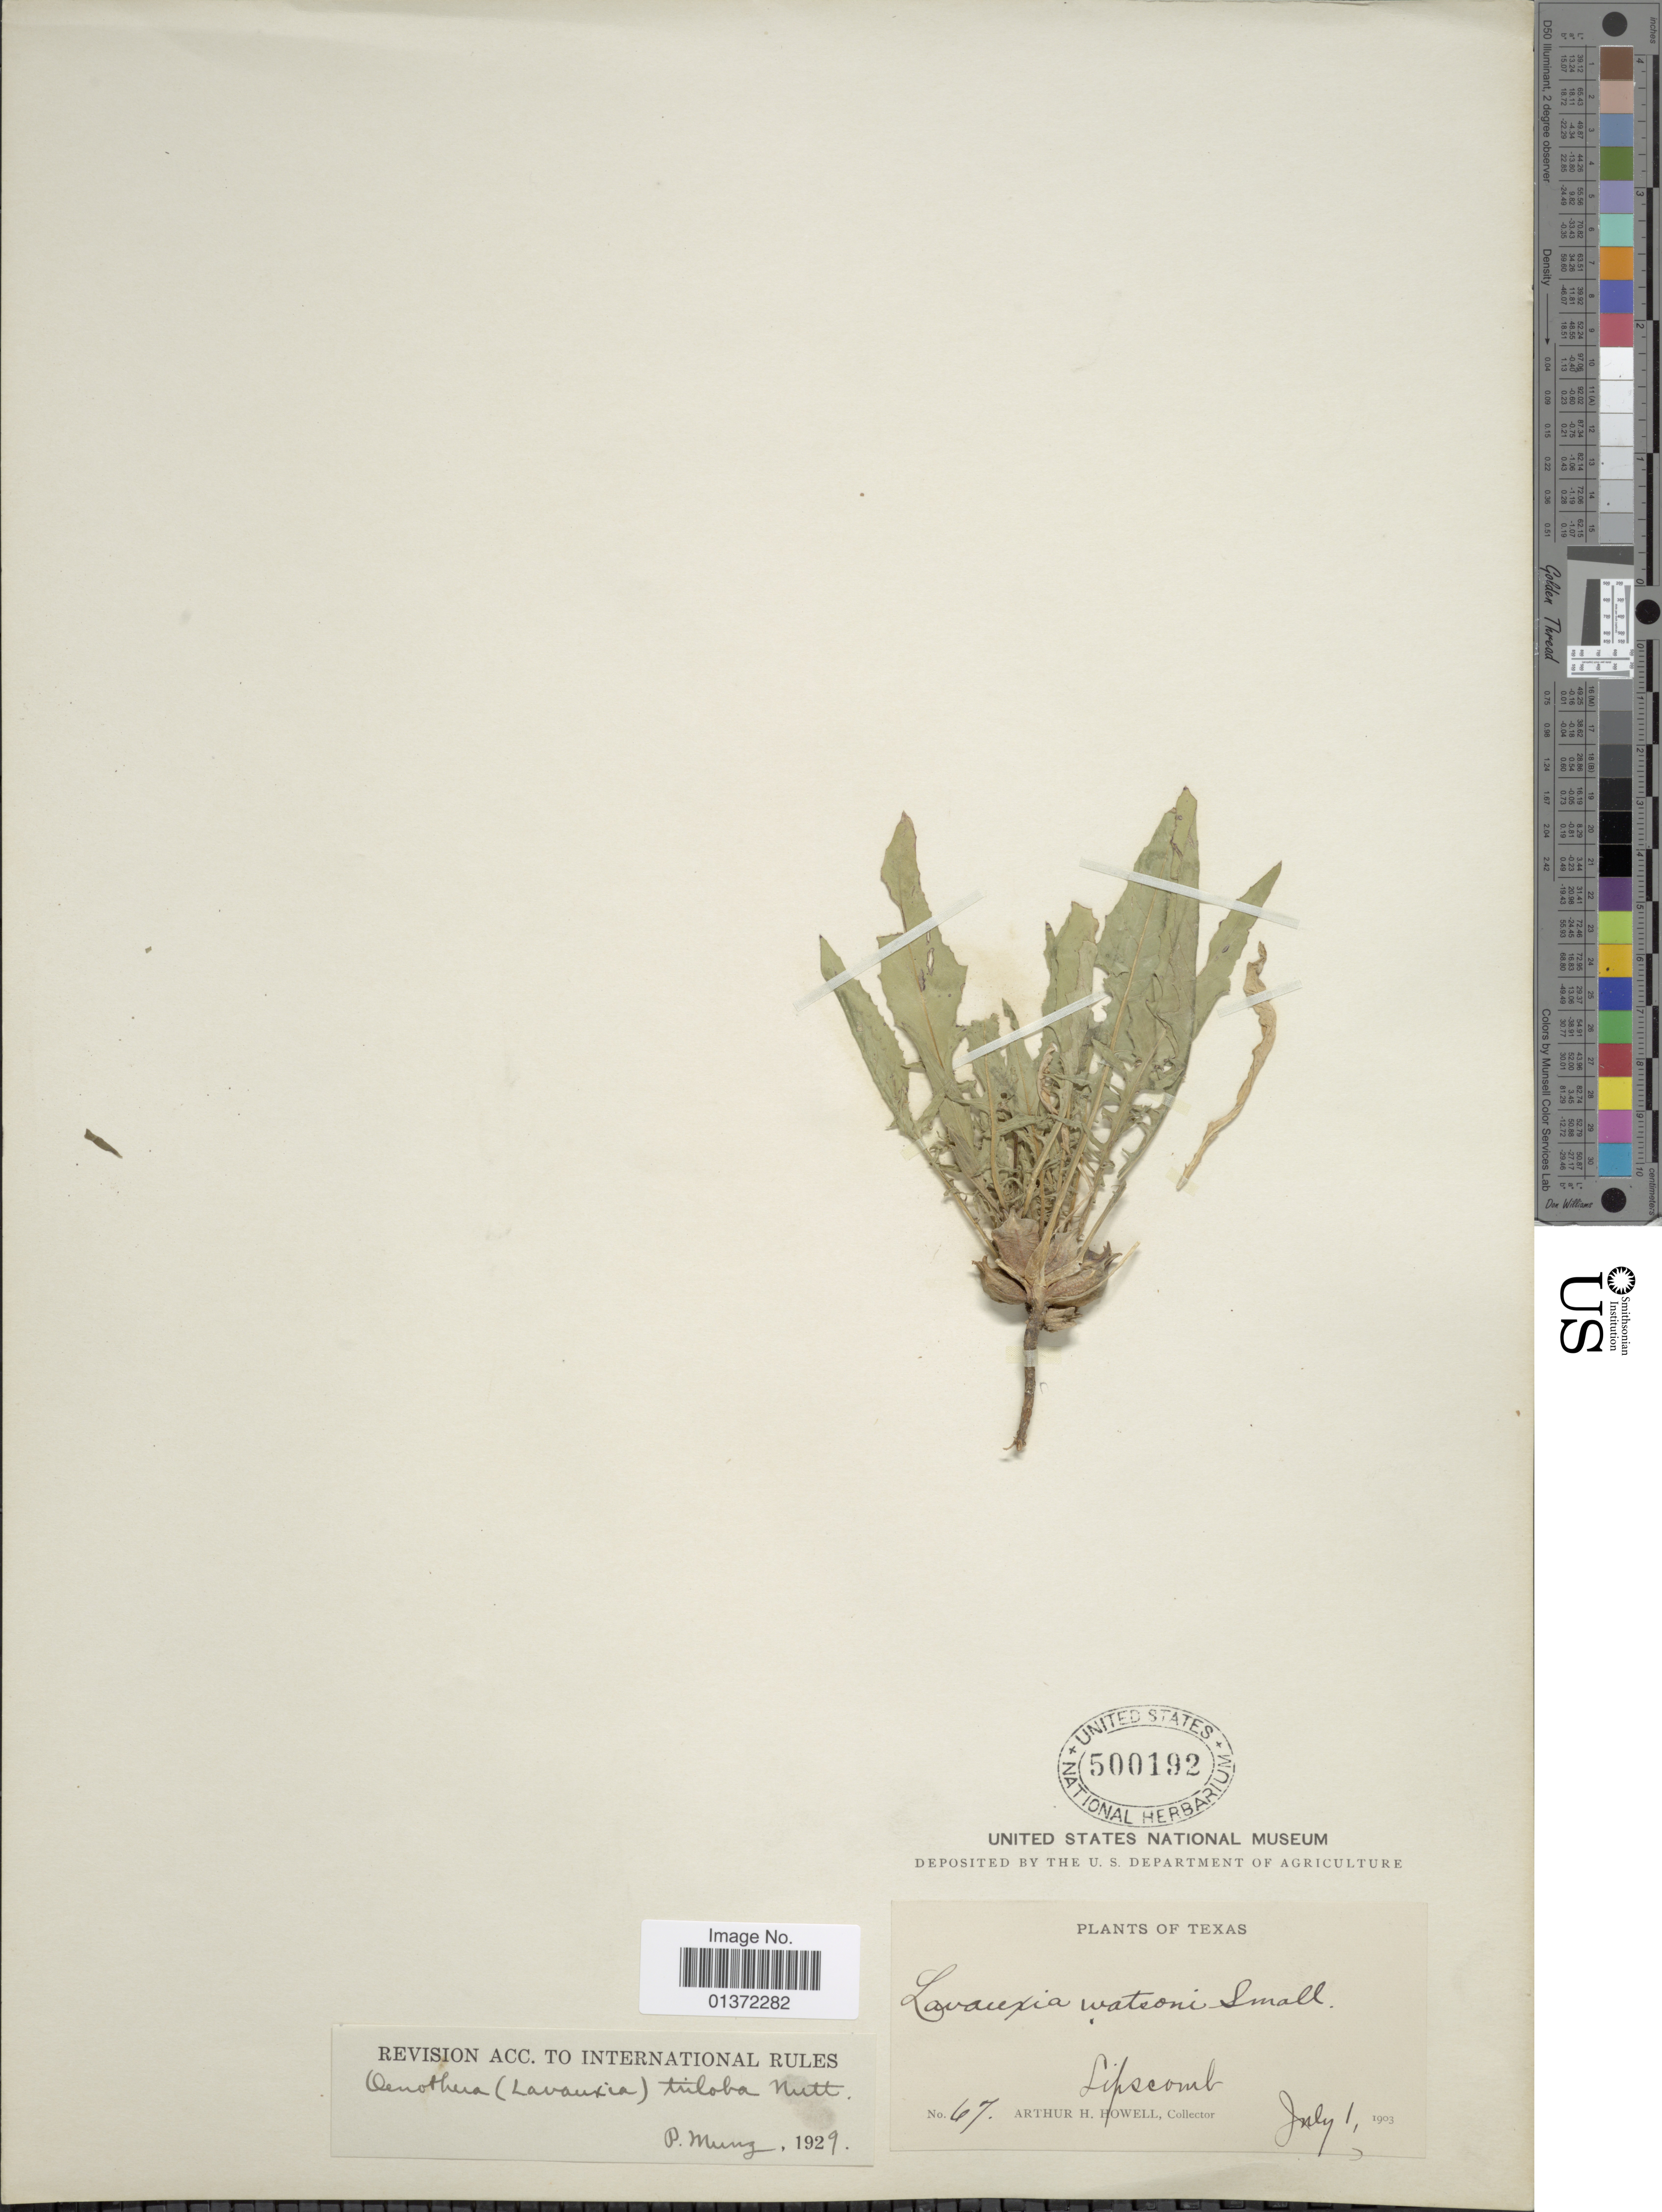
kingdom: Plantae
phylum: Tracheophyta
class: Magnoliopsida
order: Myrtales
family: Onagraceae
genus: Oenothera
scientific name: Oenothera triloba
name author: Nutt.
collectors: A. H. Howell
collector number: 67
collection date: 1903-07-01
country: United States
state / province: Texas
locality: Lipscomb.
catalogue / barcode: US 500192